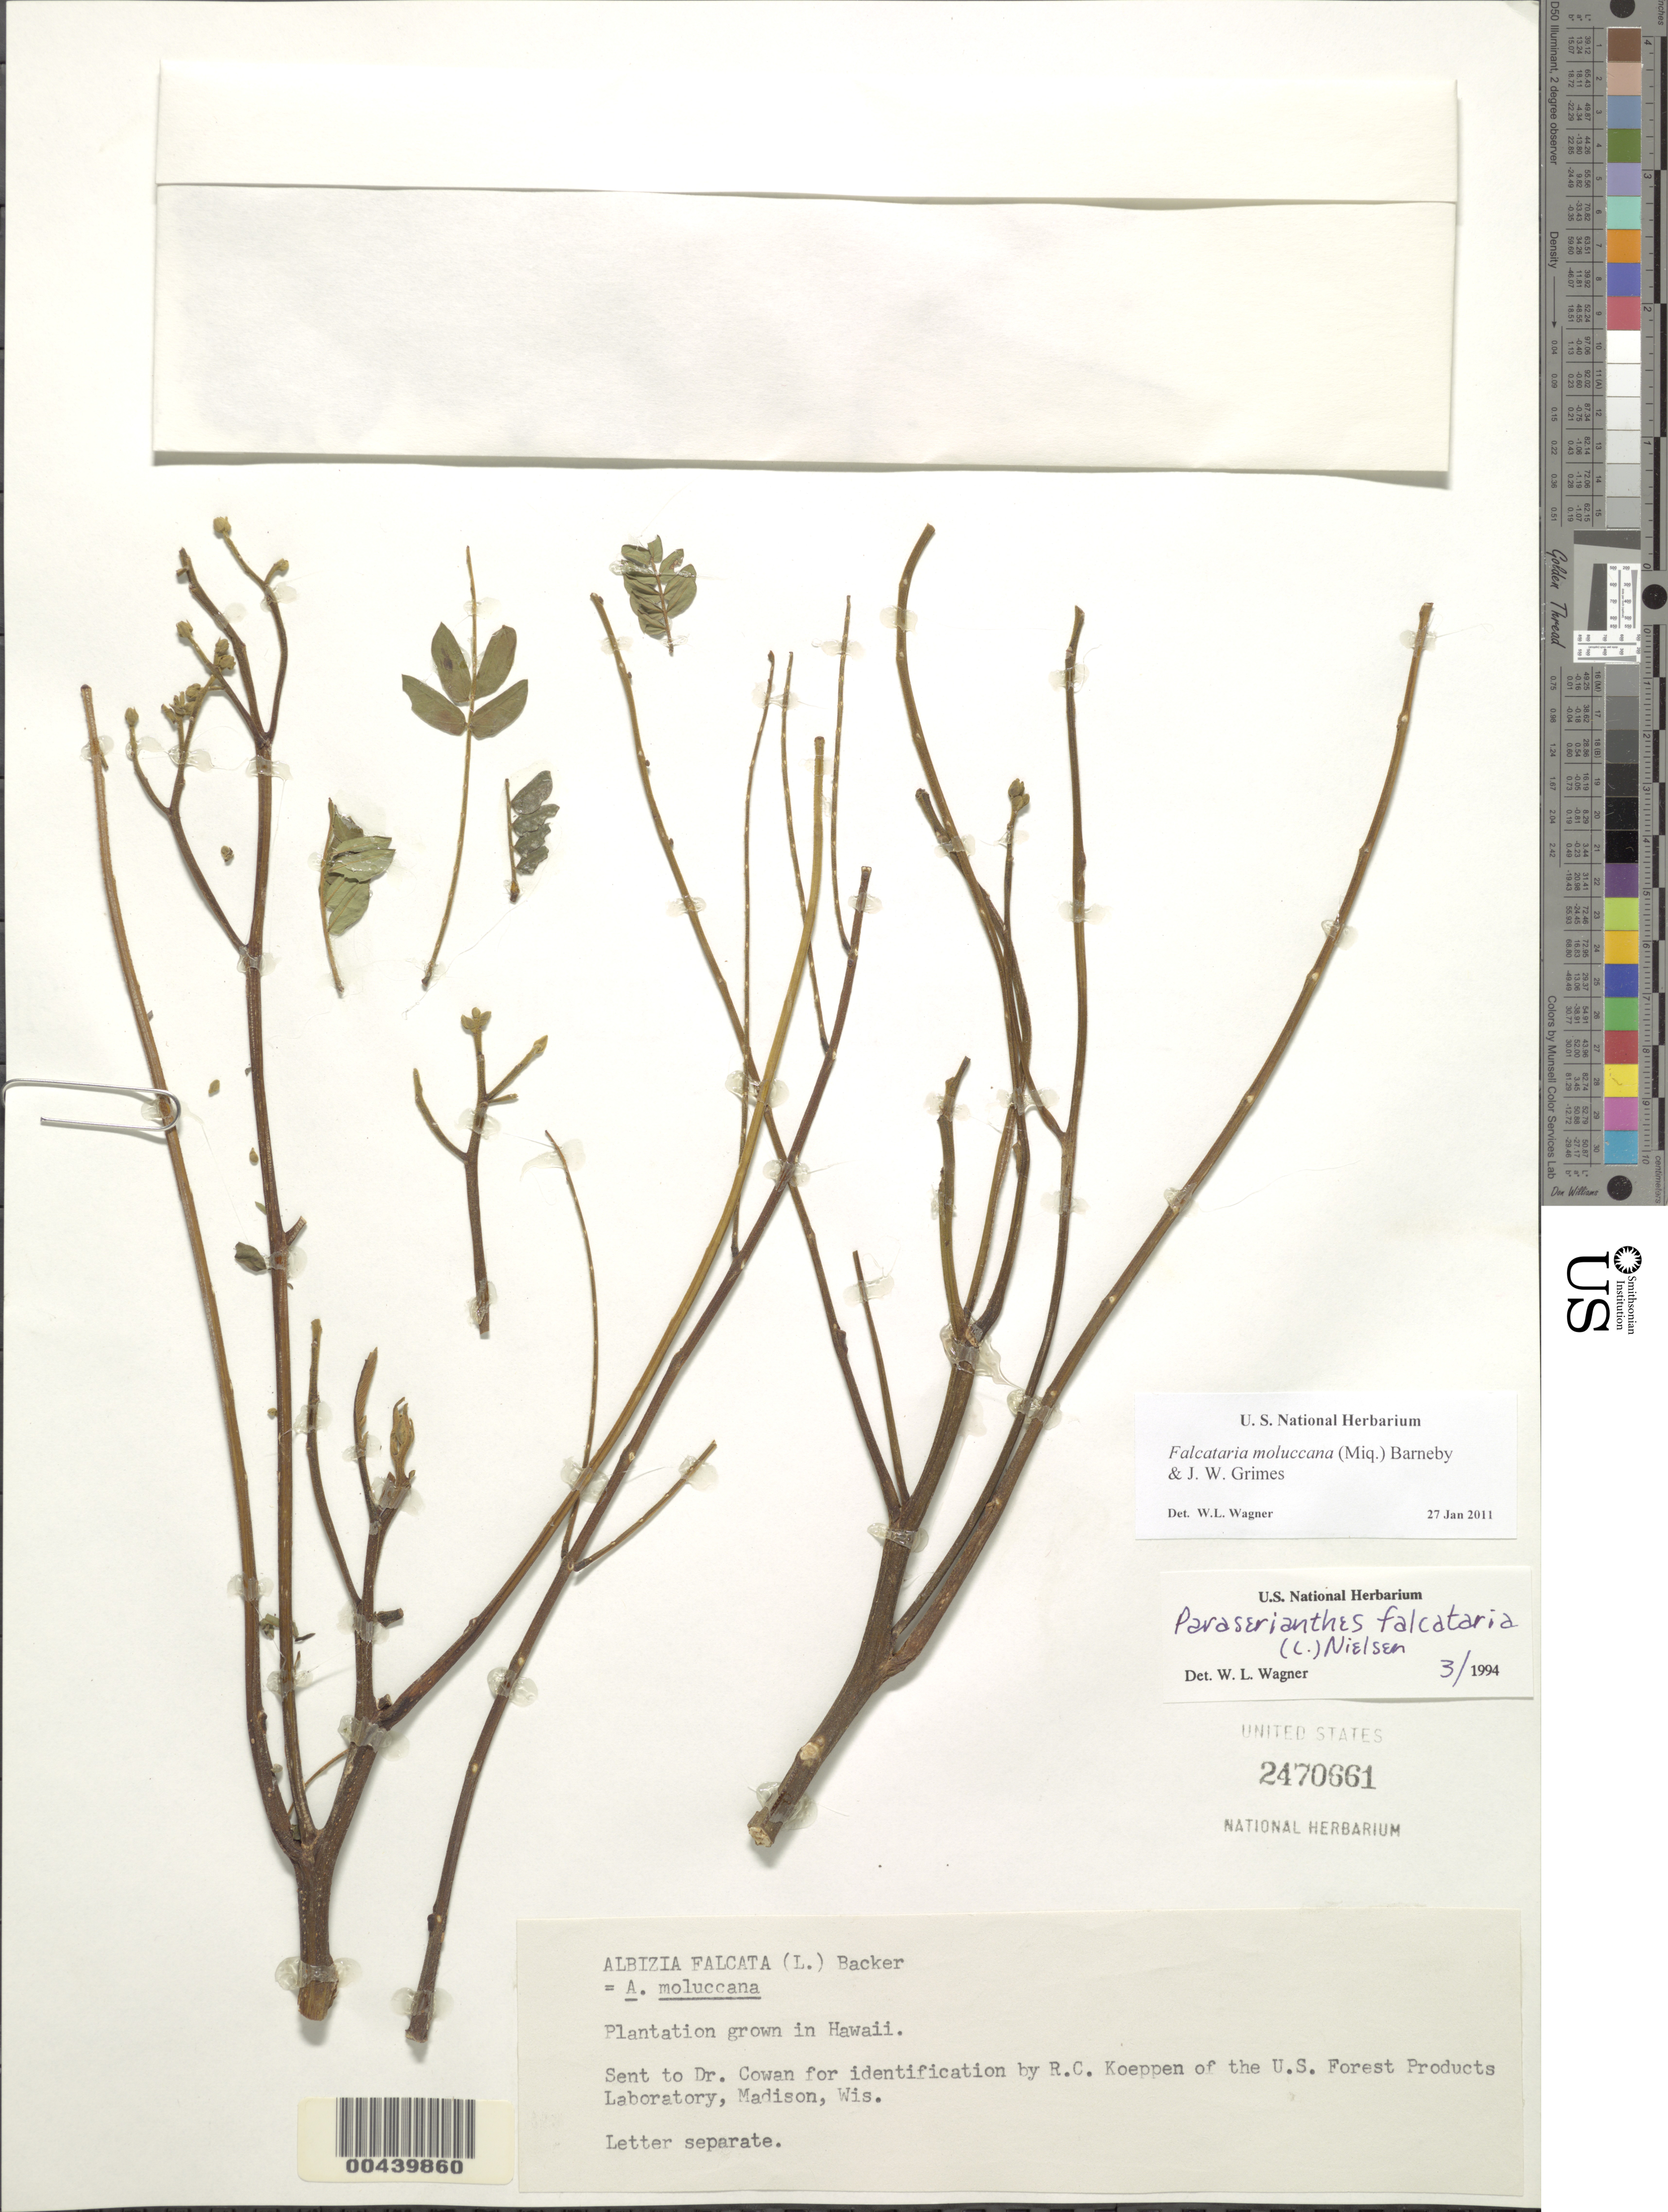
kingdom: Plantae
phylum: Tracheophyta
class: Magnoliopsida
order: Fabales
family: Fabaceae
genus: Falcataria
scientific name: Falcataria moluccana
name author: (Miq.) Barneby & Grimes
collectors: R. C. Koeppen & M. U.S. Forest Products Laboratory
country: United States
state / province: Hawaii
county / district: Hawaii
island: Hawaii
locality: Plantation grown in Hawaii [State or Island?]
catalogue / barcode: US 2470661